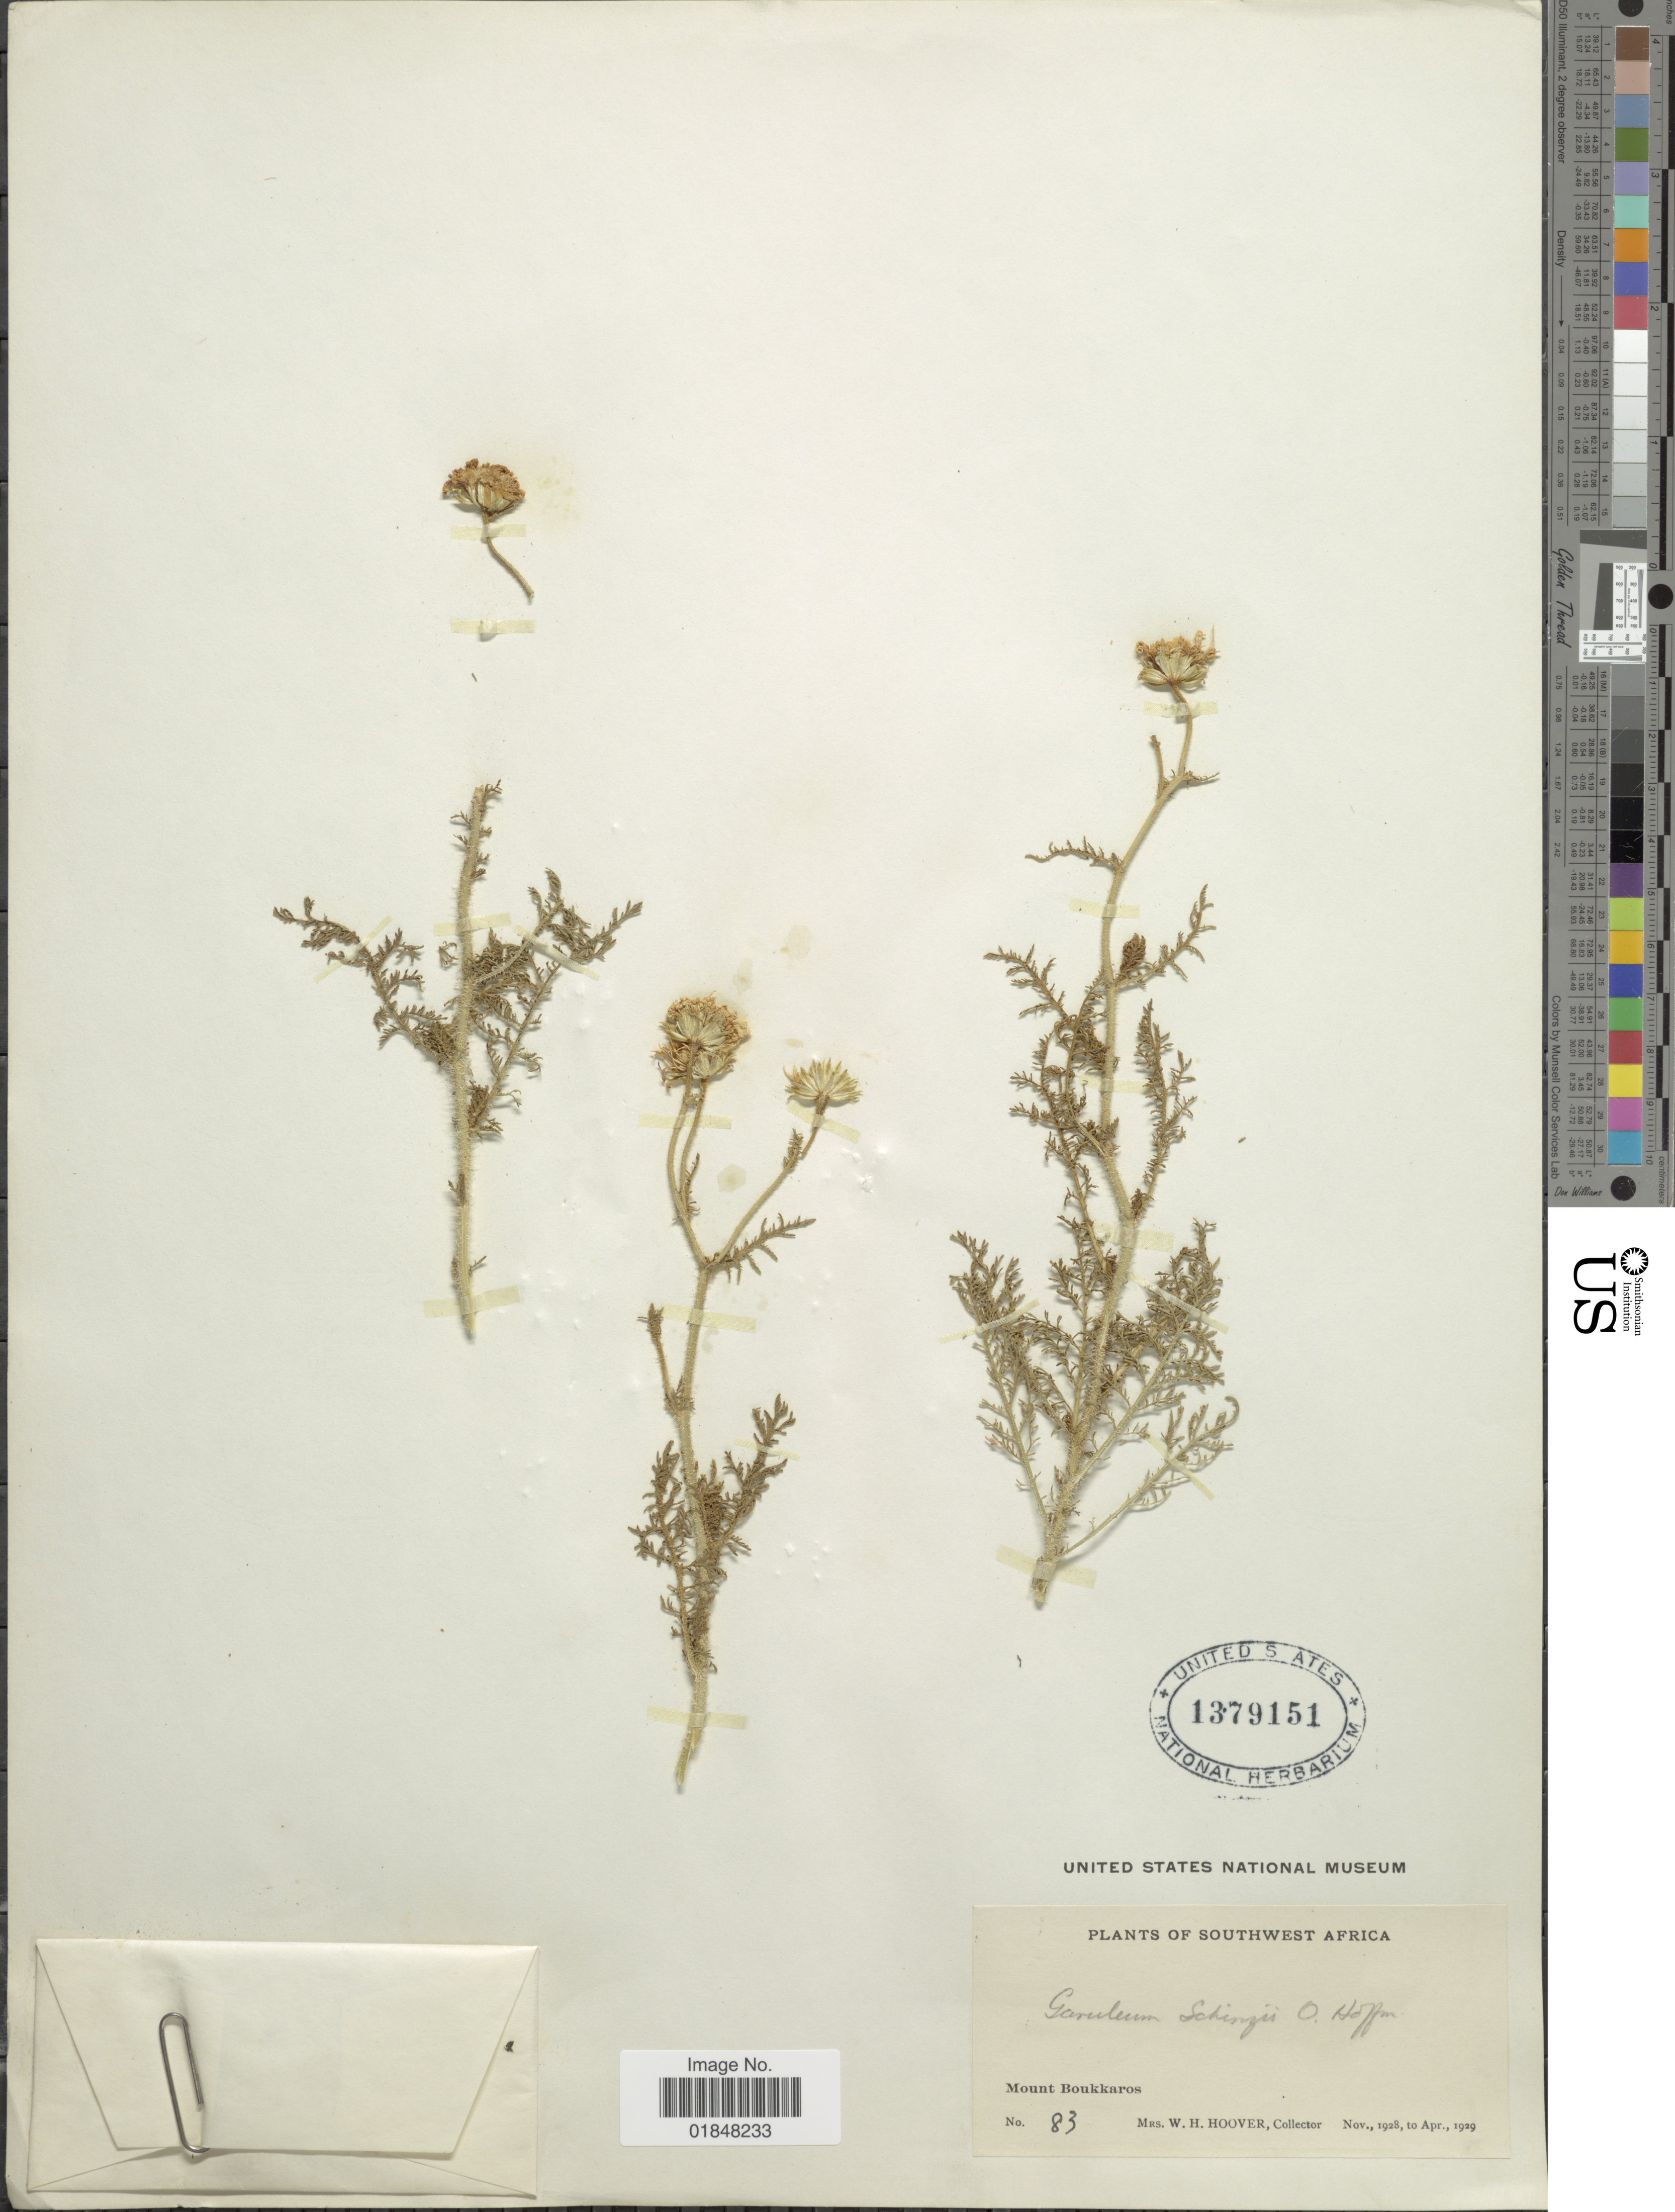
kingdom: Plantae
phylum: Tracheophyta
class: Magnoliopsida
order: Asterales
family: Asteraceae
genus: Garuleum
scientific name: Garuleum schinzii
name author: O. Hoffm.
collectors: W. H. Hoover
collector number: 83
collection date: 1928-11/1929-04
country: Namibia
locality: Southwest Africa, Mount Boukkaros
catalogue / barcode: US 1379151